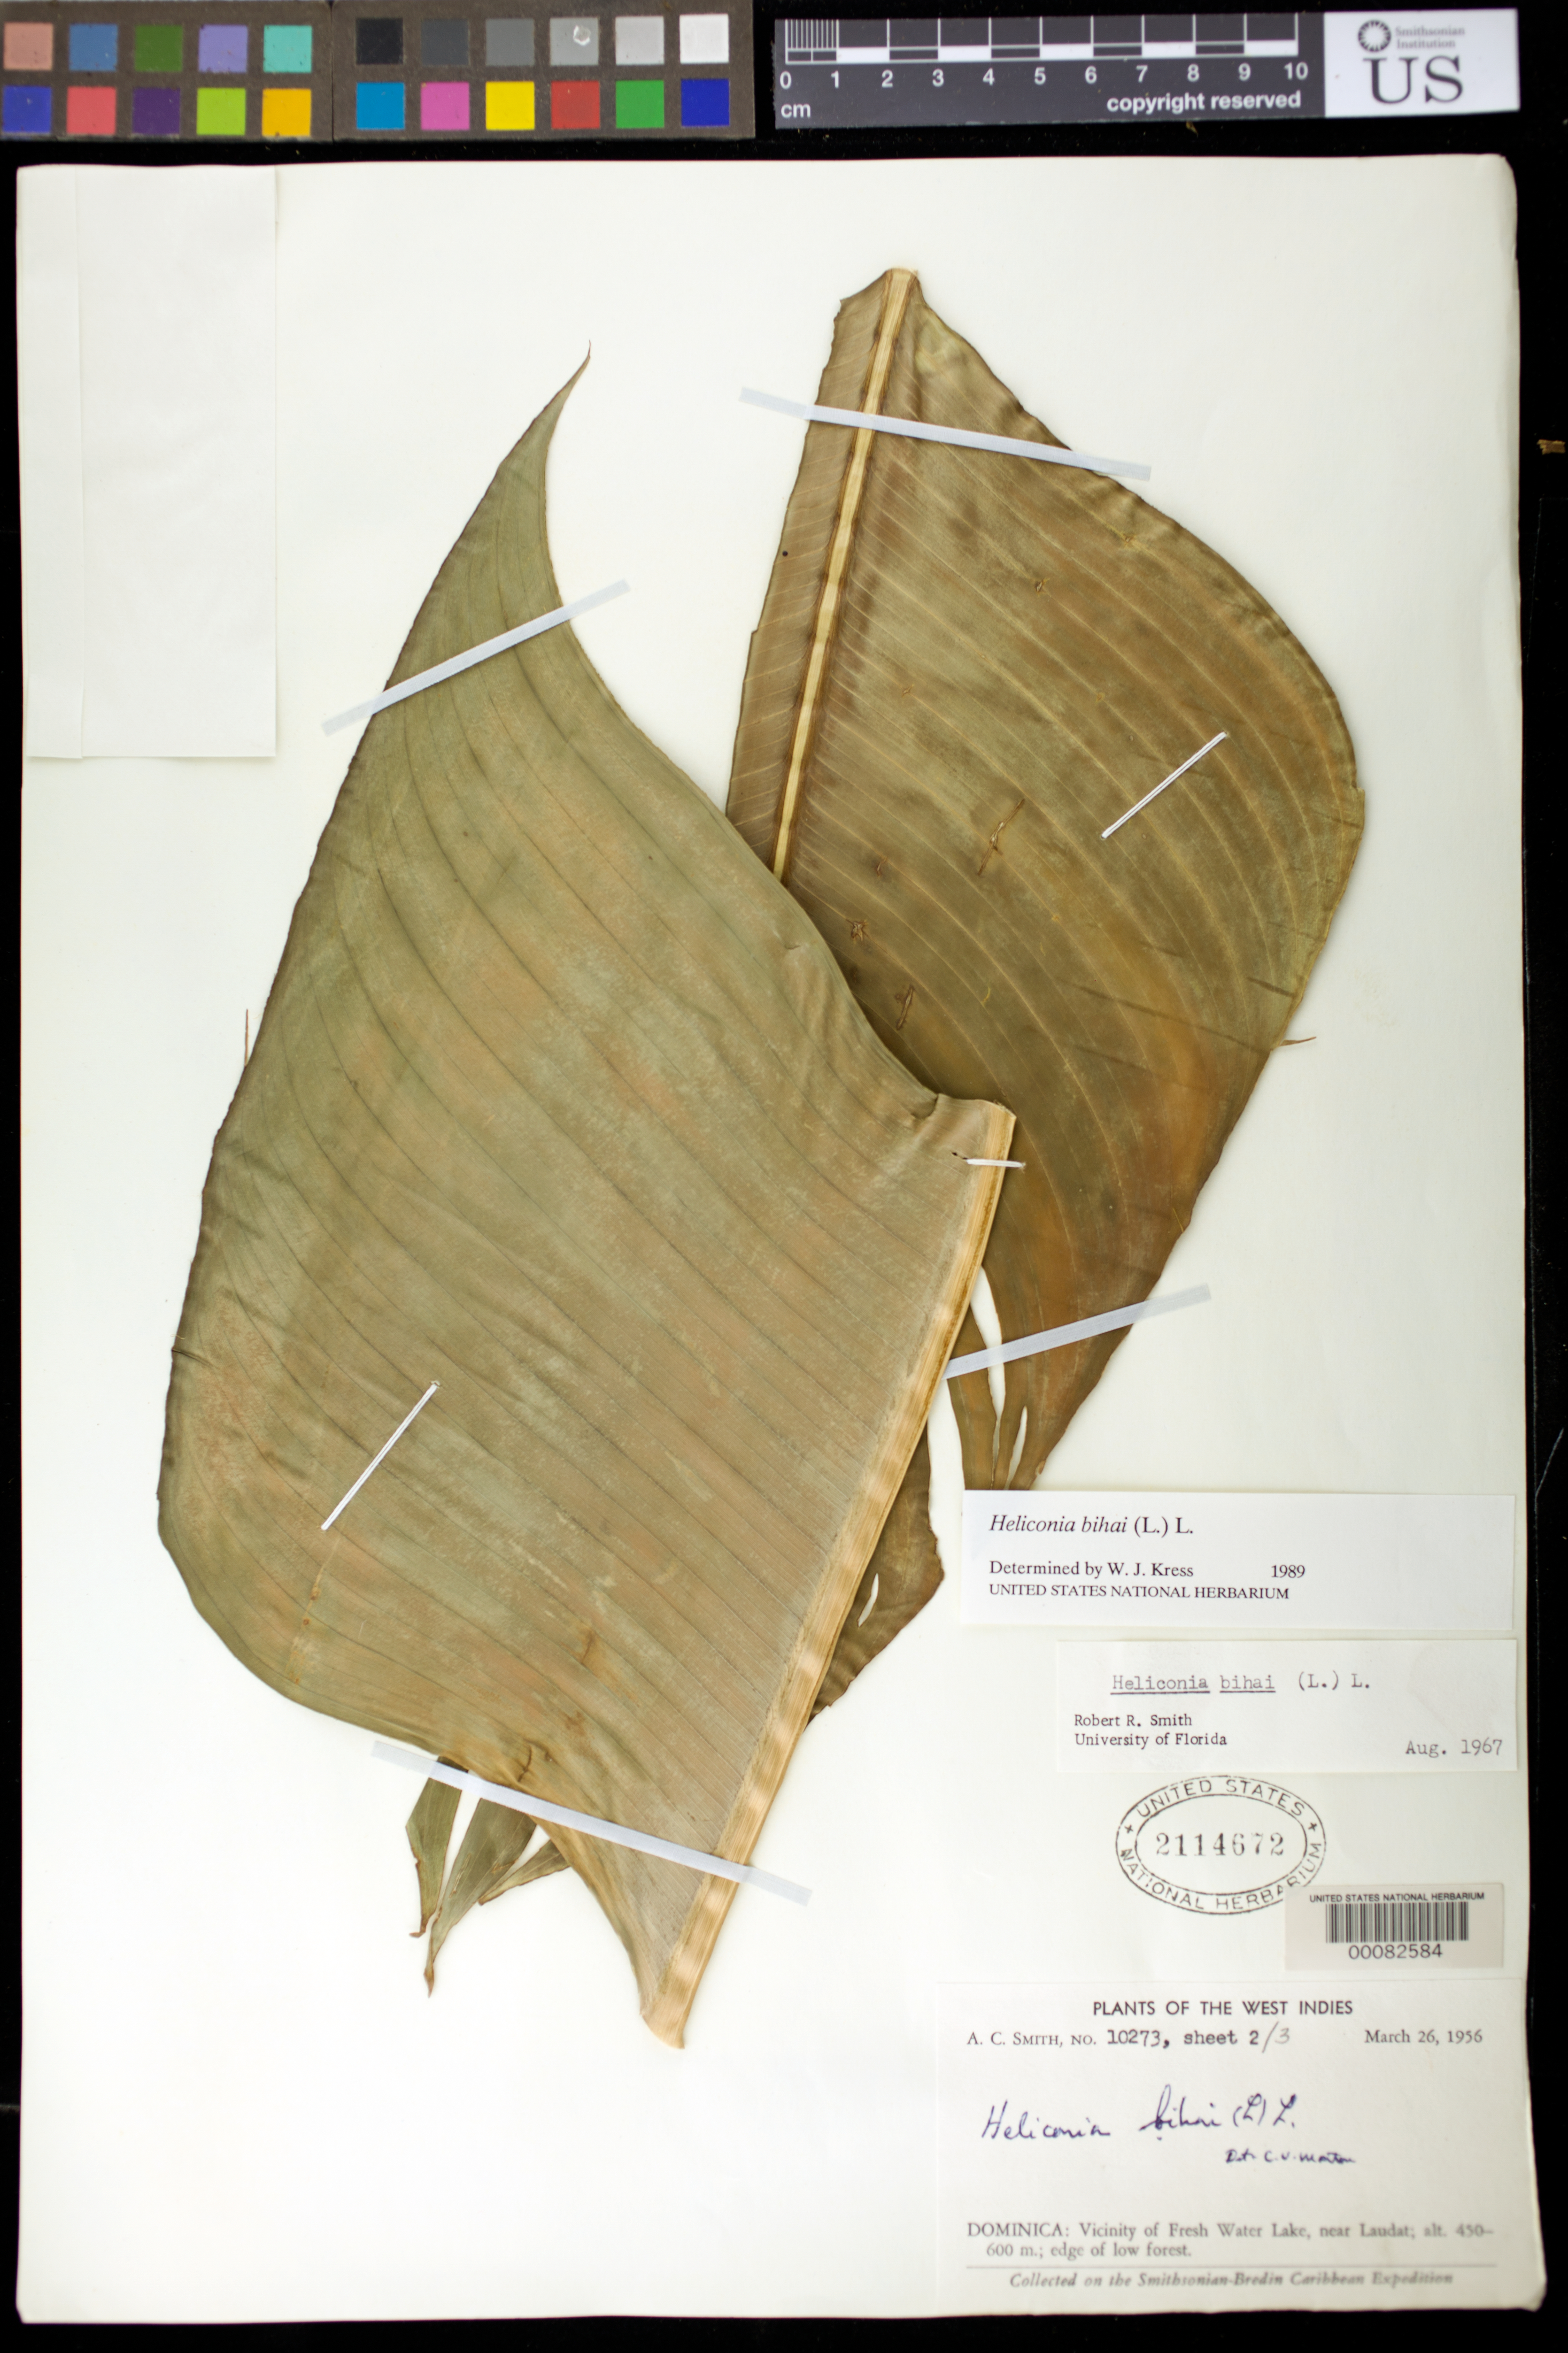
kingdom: Plantae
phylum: Tracheophyta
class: Liliopsida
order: Zingiberales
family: Heliconiaceae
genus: Heliconia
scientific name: Heliconia bihai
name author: (L.) L.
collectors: A. C. Smith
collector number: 10273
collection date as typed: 26 Mar 1956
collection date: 1956-03-26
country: Dominica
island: Dominica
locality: Vicinity of fresh water lake, near laudat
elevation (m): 450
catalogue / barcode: US 2114672